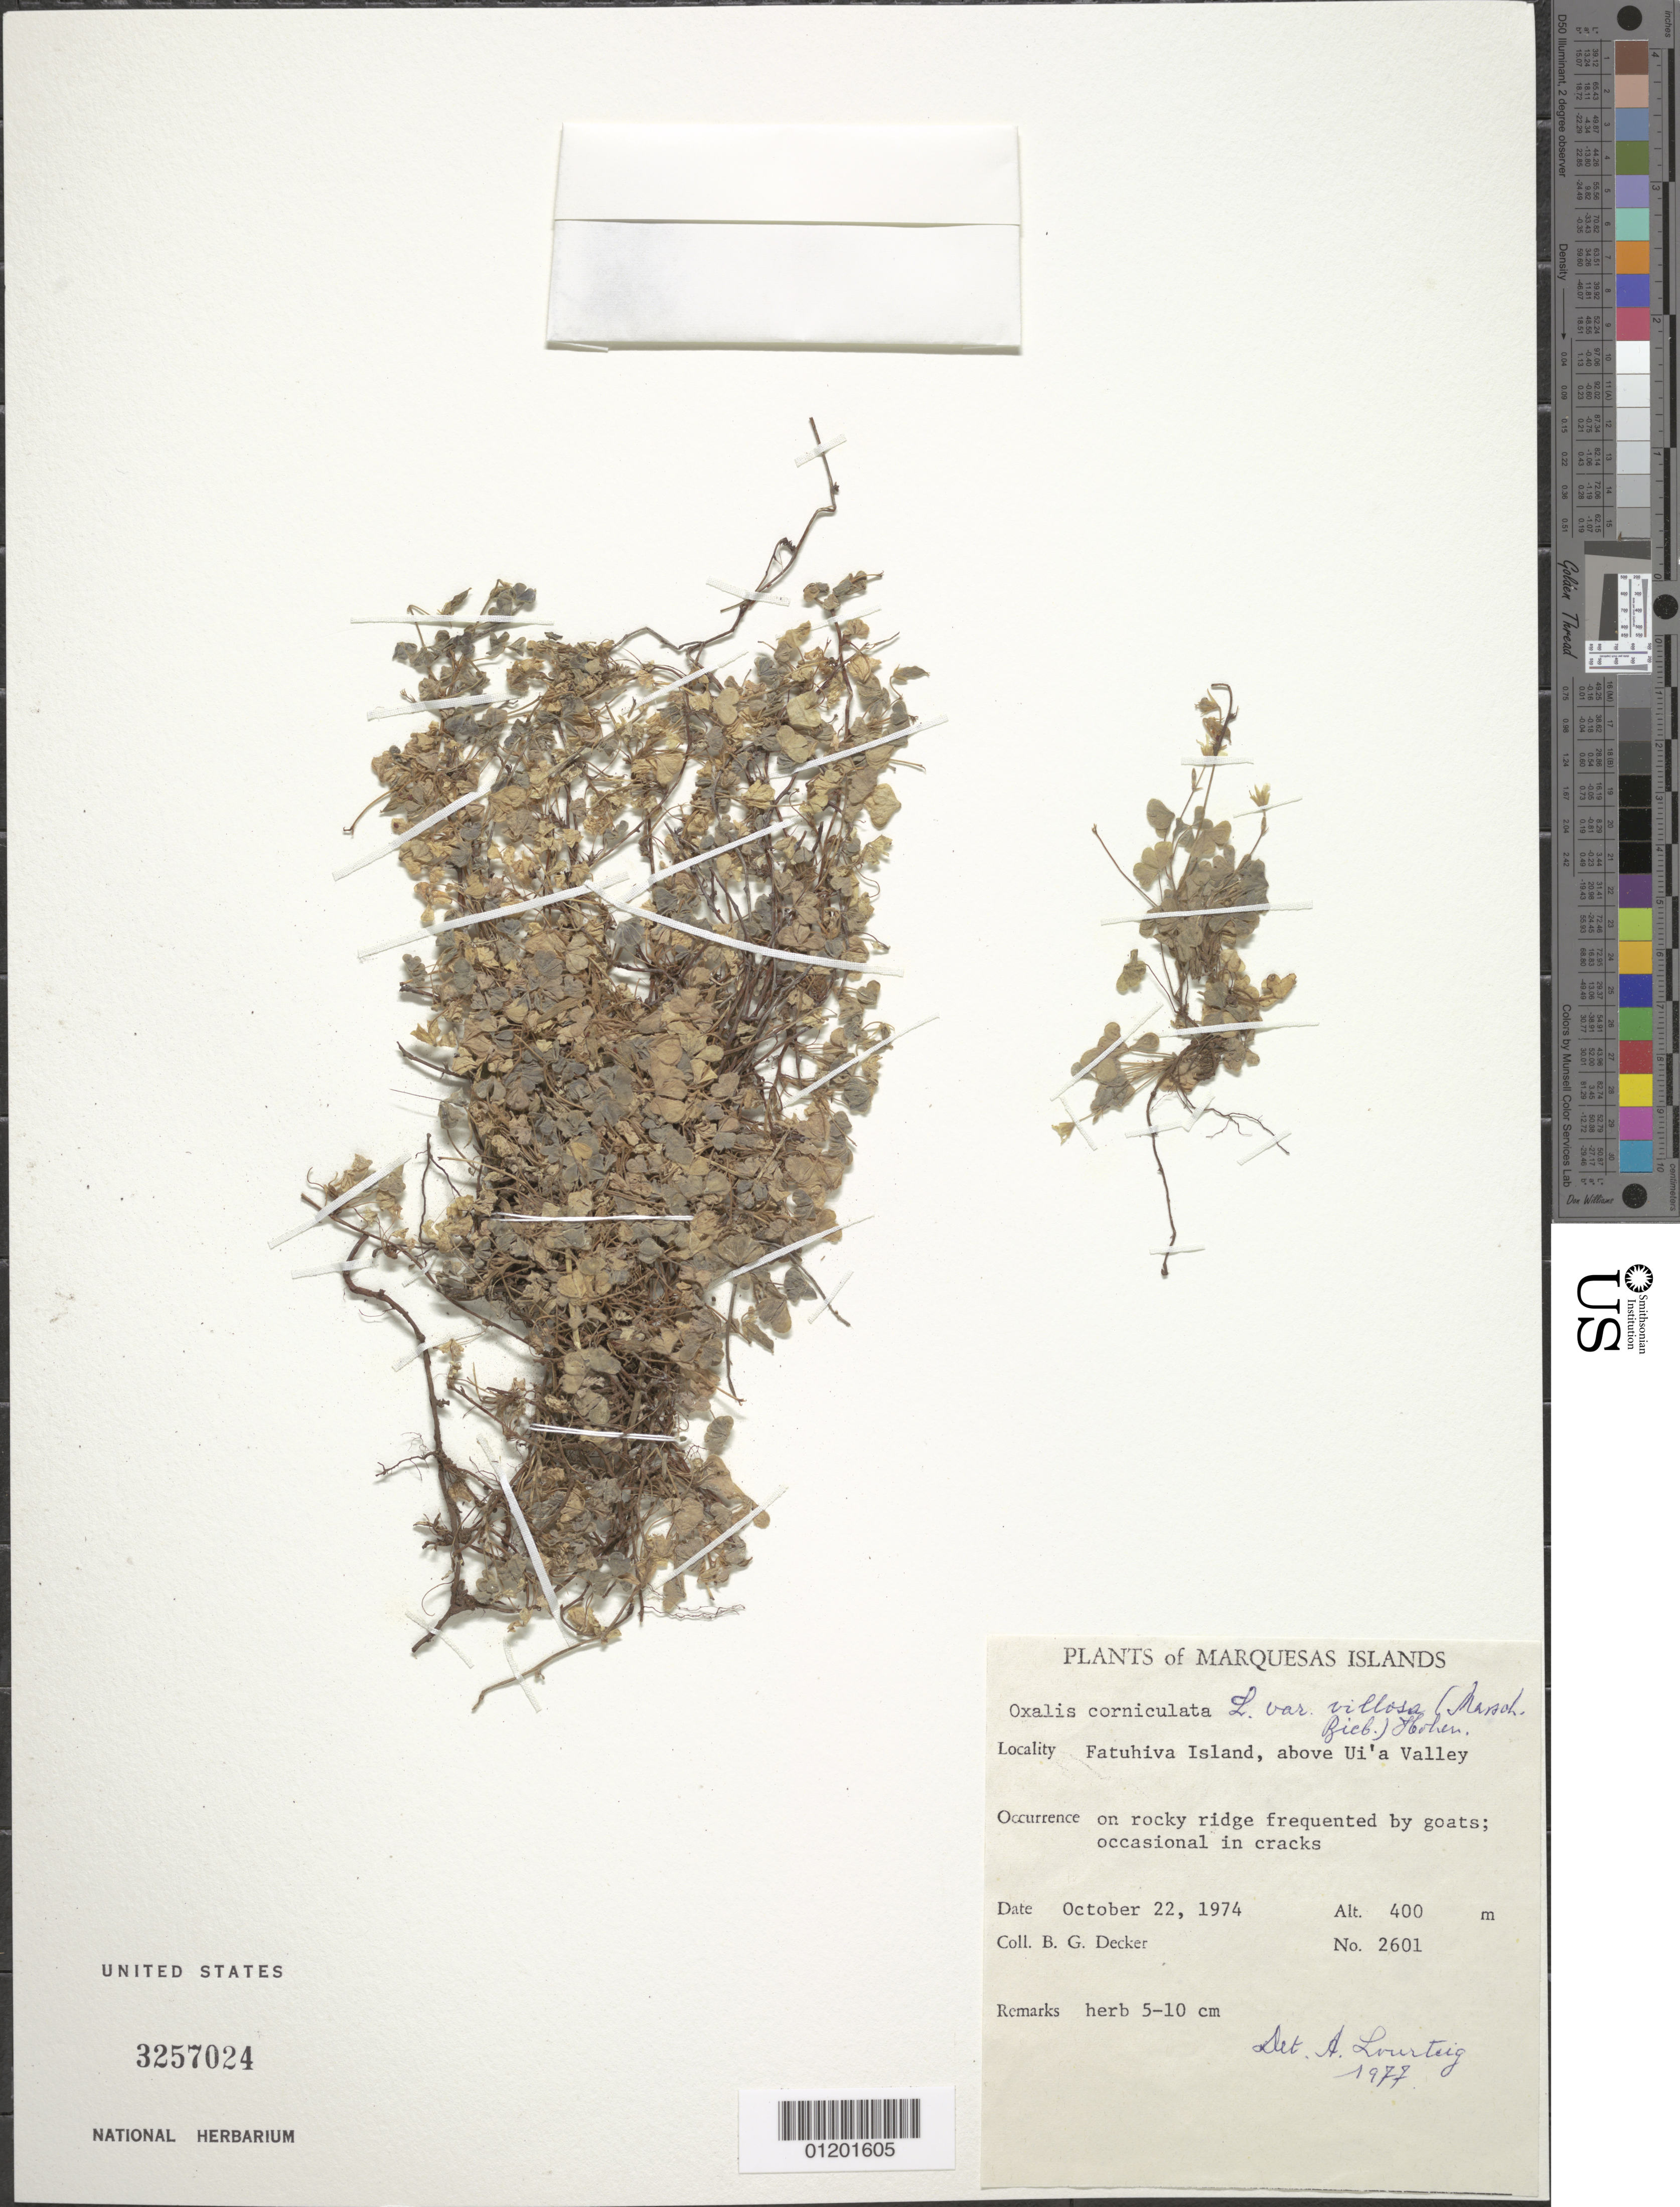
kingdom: Plantae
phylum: Tracheophyta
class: Magnoliopsida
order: Oxalidales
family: Oxalidaceae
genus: Oxalis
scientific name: Oxalis corniculata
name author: L.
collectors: B. G. Decker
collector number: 2601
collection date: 1974-10-22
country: French Polynesia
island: Fatu Hiva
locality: Above Ui'a Valley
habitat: On rocky ridge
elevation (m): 400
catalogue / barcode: US 3257024